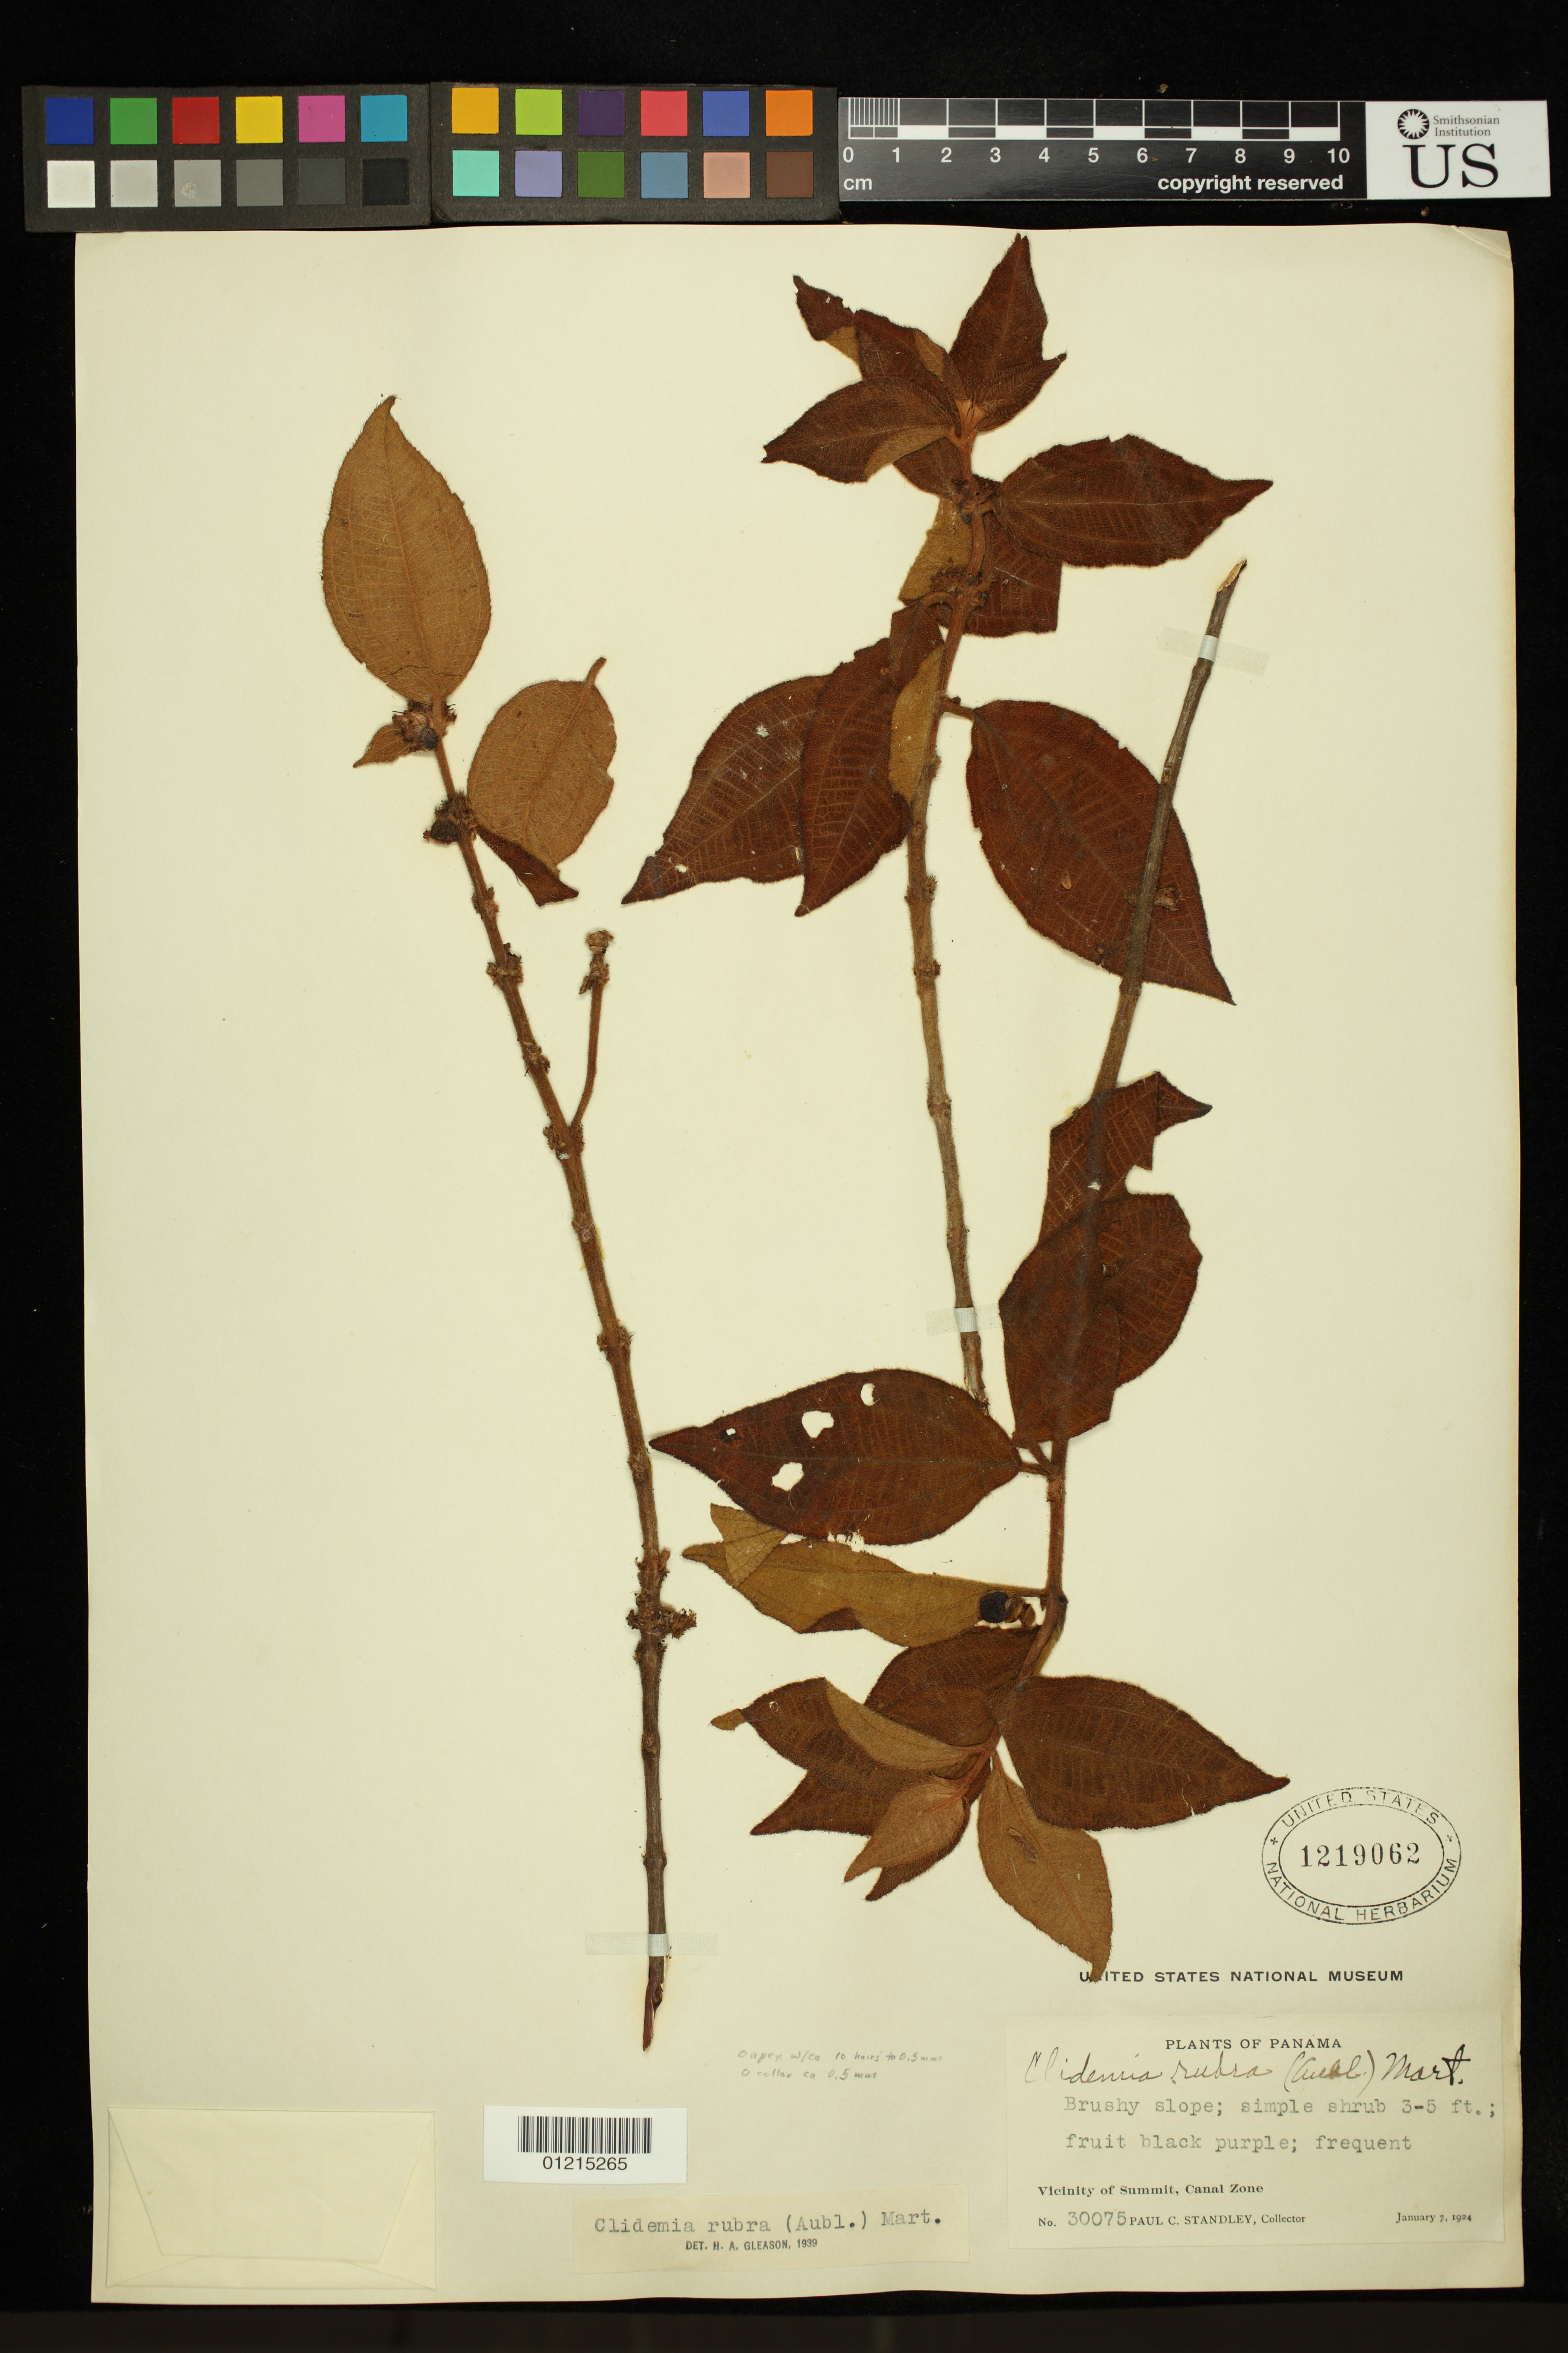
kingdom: Plantae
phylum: Tracheophyta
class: Magnoliopsida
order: Myrtales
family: Melastomataceae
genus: Clidemia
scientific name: Clidemia rubra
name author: (Aubl.) Mart.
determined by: Gleason, H. A.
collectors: P. C. Standley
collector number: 30075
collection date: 1924-01-07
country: Panama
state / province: Panamá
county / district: Canal Zone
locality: Vicinity of Summit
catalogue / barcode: US 1219062